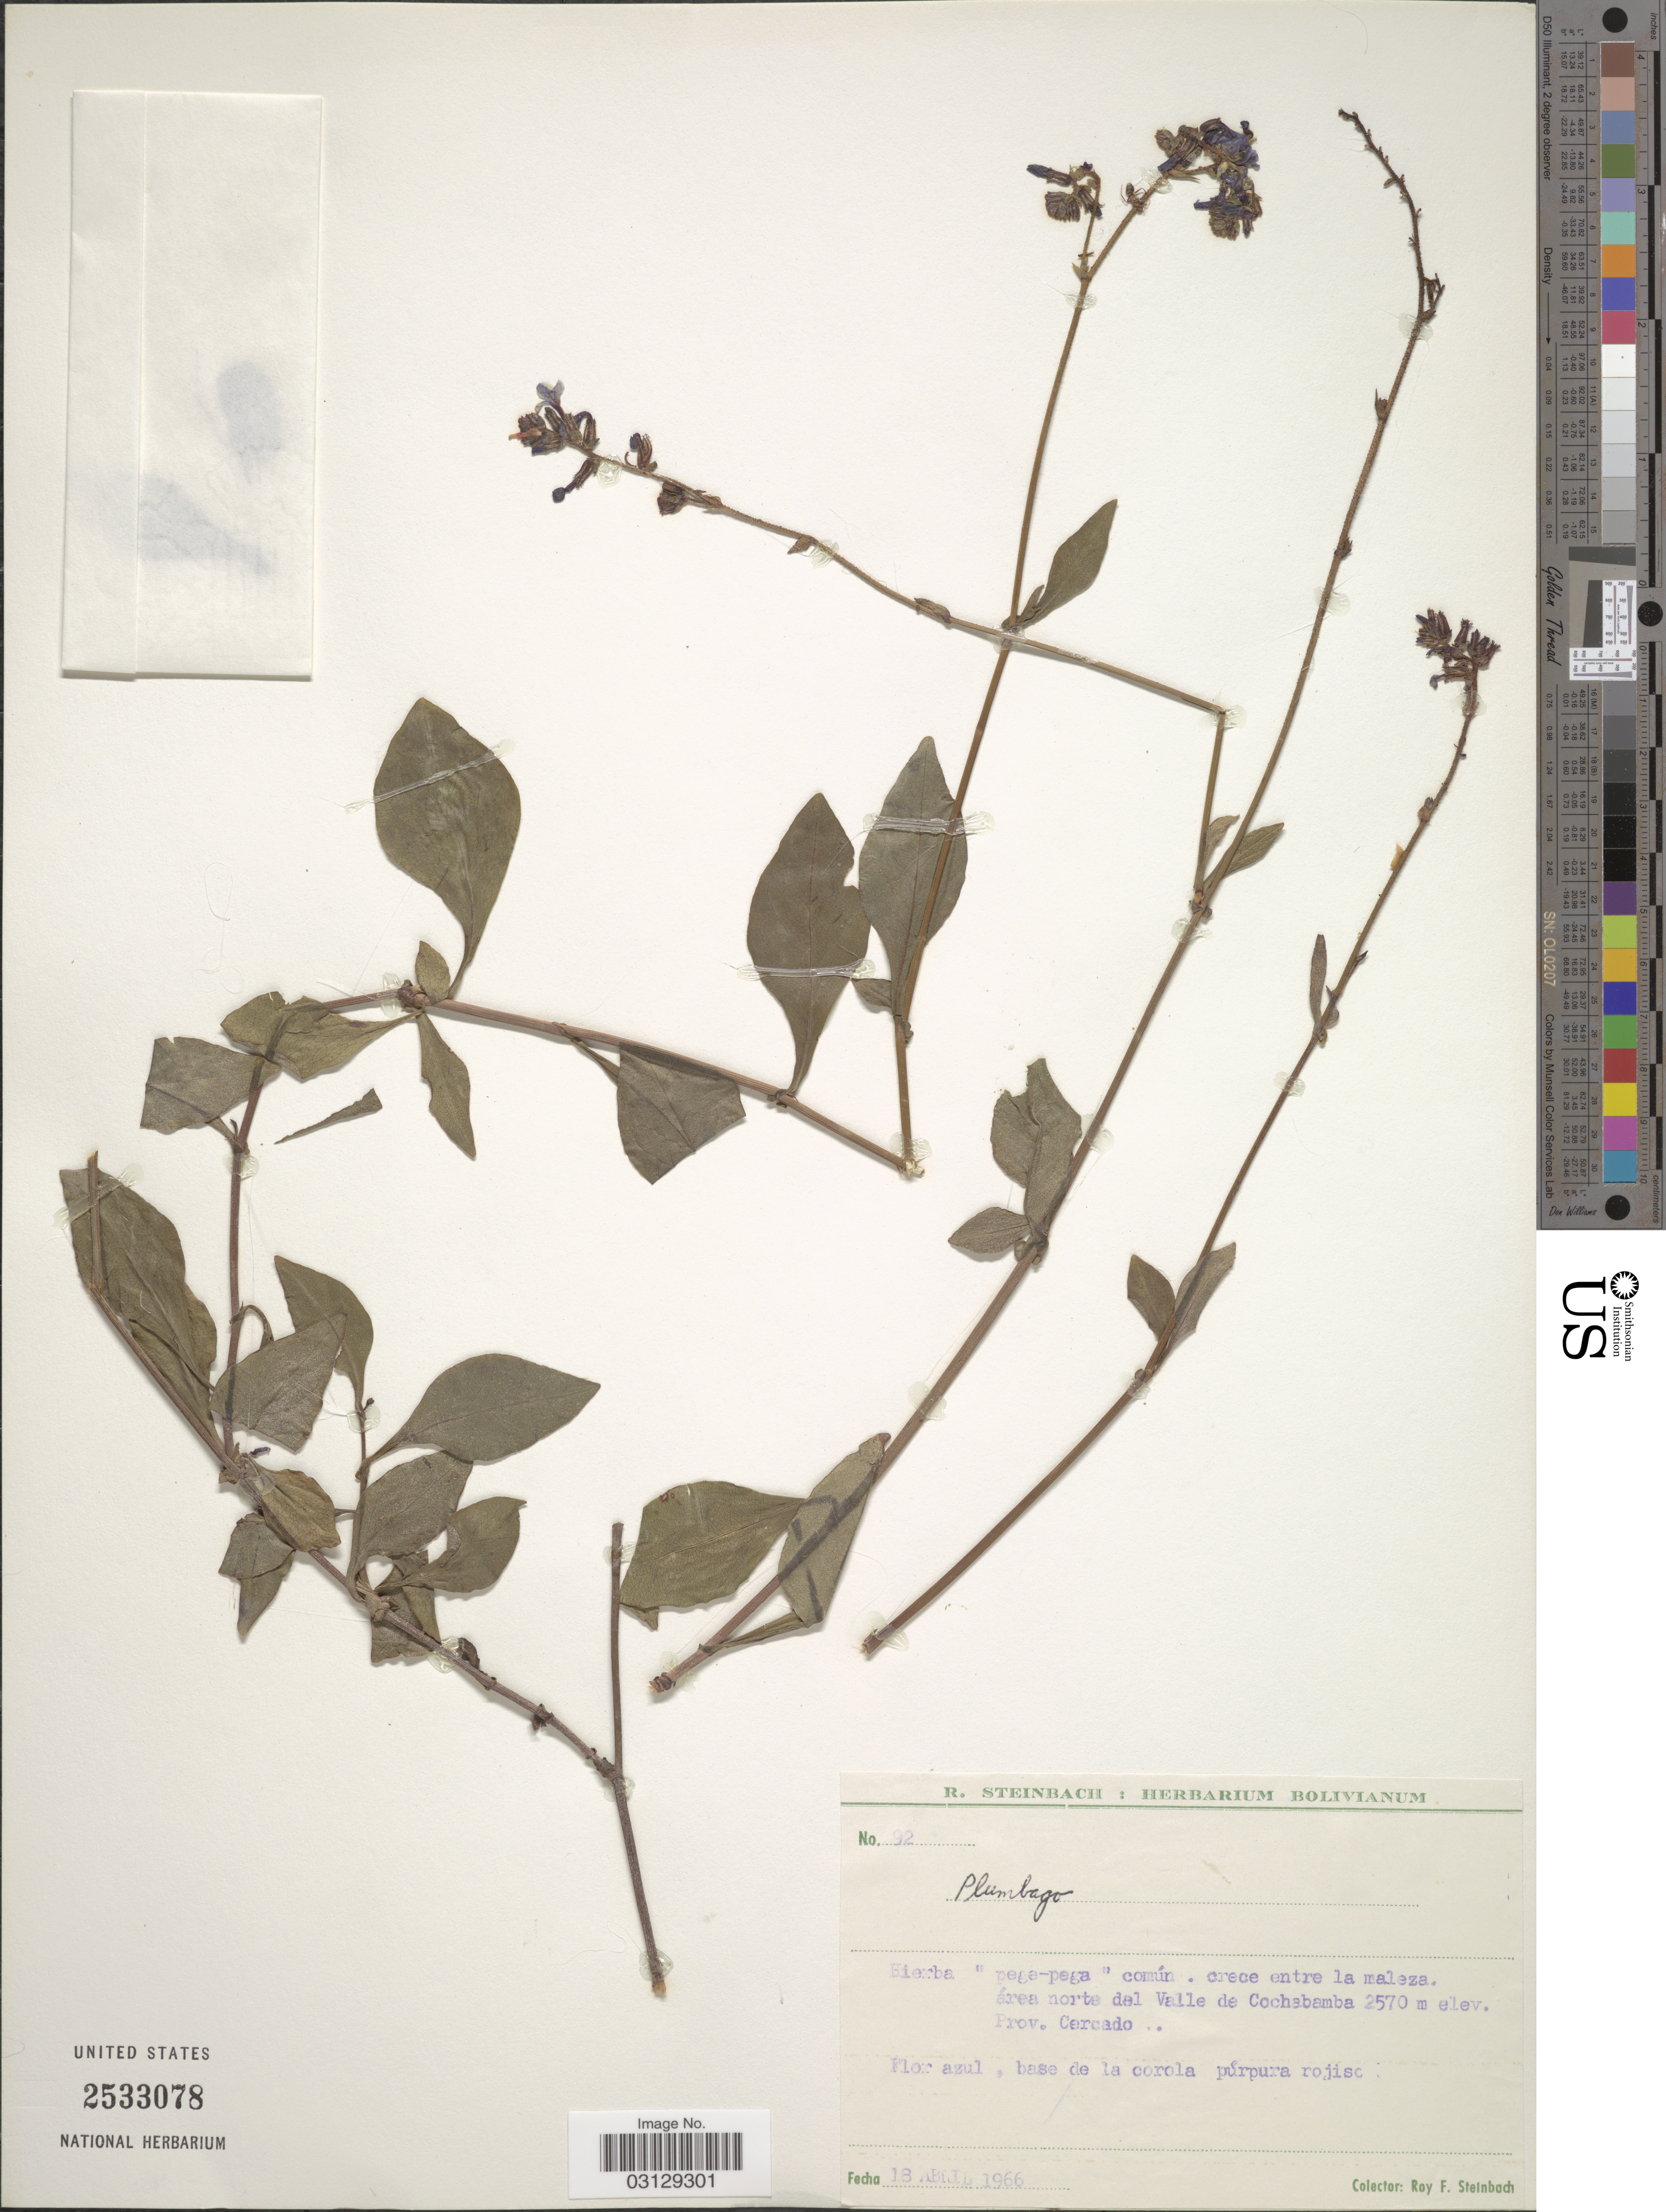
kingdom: Plantae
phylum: Tracheophyta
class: Magnoliopsida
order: Caryophyllales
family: Plumbaginaceae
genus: Plumbago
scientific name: Plumbago sp.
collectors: R. F. Steinbach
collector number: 92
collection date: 1966-04-18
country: Bolivia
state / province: Cochabamba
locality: Área norte del Valle de Cochabamba. Prov. Cercado.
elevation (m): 2570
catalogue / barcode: US 2533078